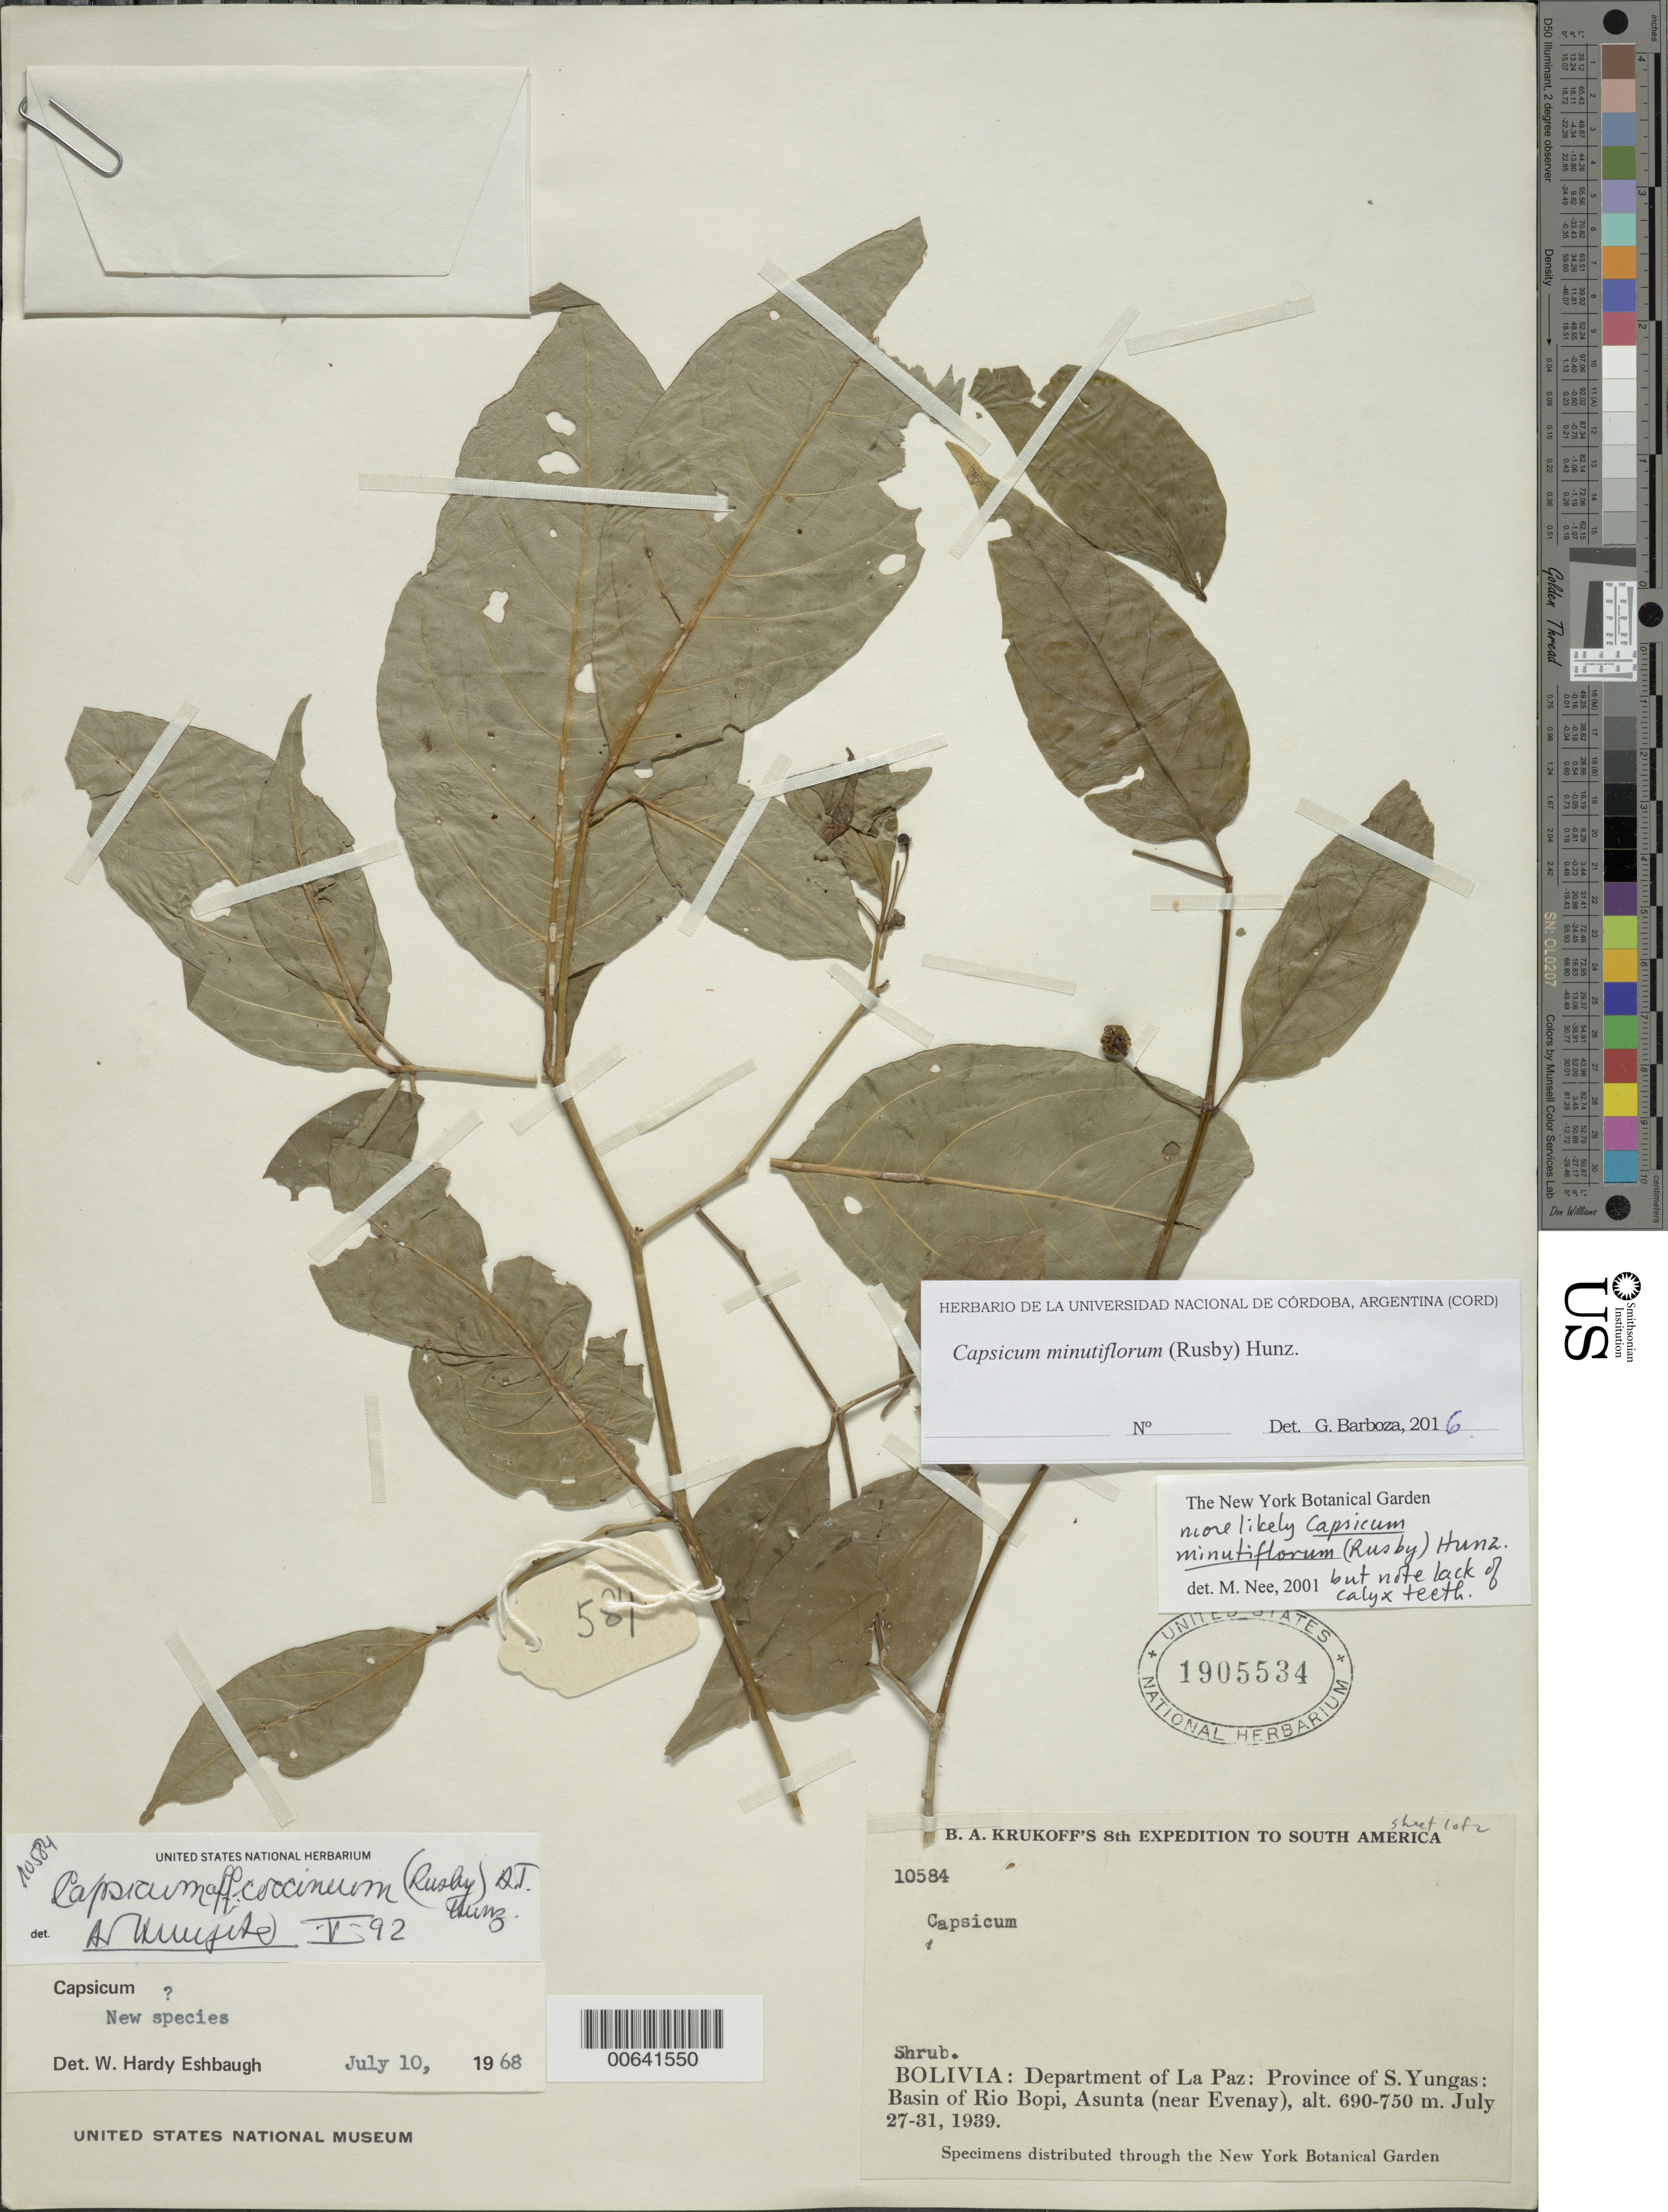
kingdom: Plantae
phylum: Tracheophyta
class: Magnoliopsida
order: Solanales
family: Solanaceae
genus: Capsicum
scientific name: Capsicum minutiflorum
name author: (Rusby) Hunz.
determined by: Barboza, G. E., (CORD), Museo Botanico - Cordoba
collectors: B. A. Krukoff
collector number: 10584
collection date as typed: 27 Feb 1939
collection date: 1939-02-27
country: Bolivia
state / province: La Paz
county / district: Sud Yungas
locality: Sud Yungas. Represa Rio Bopi, Asunta (serca de)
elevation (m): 690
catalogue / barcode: US 1905534